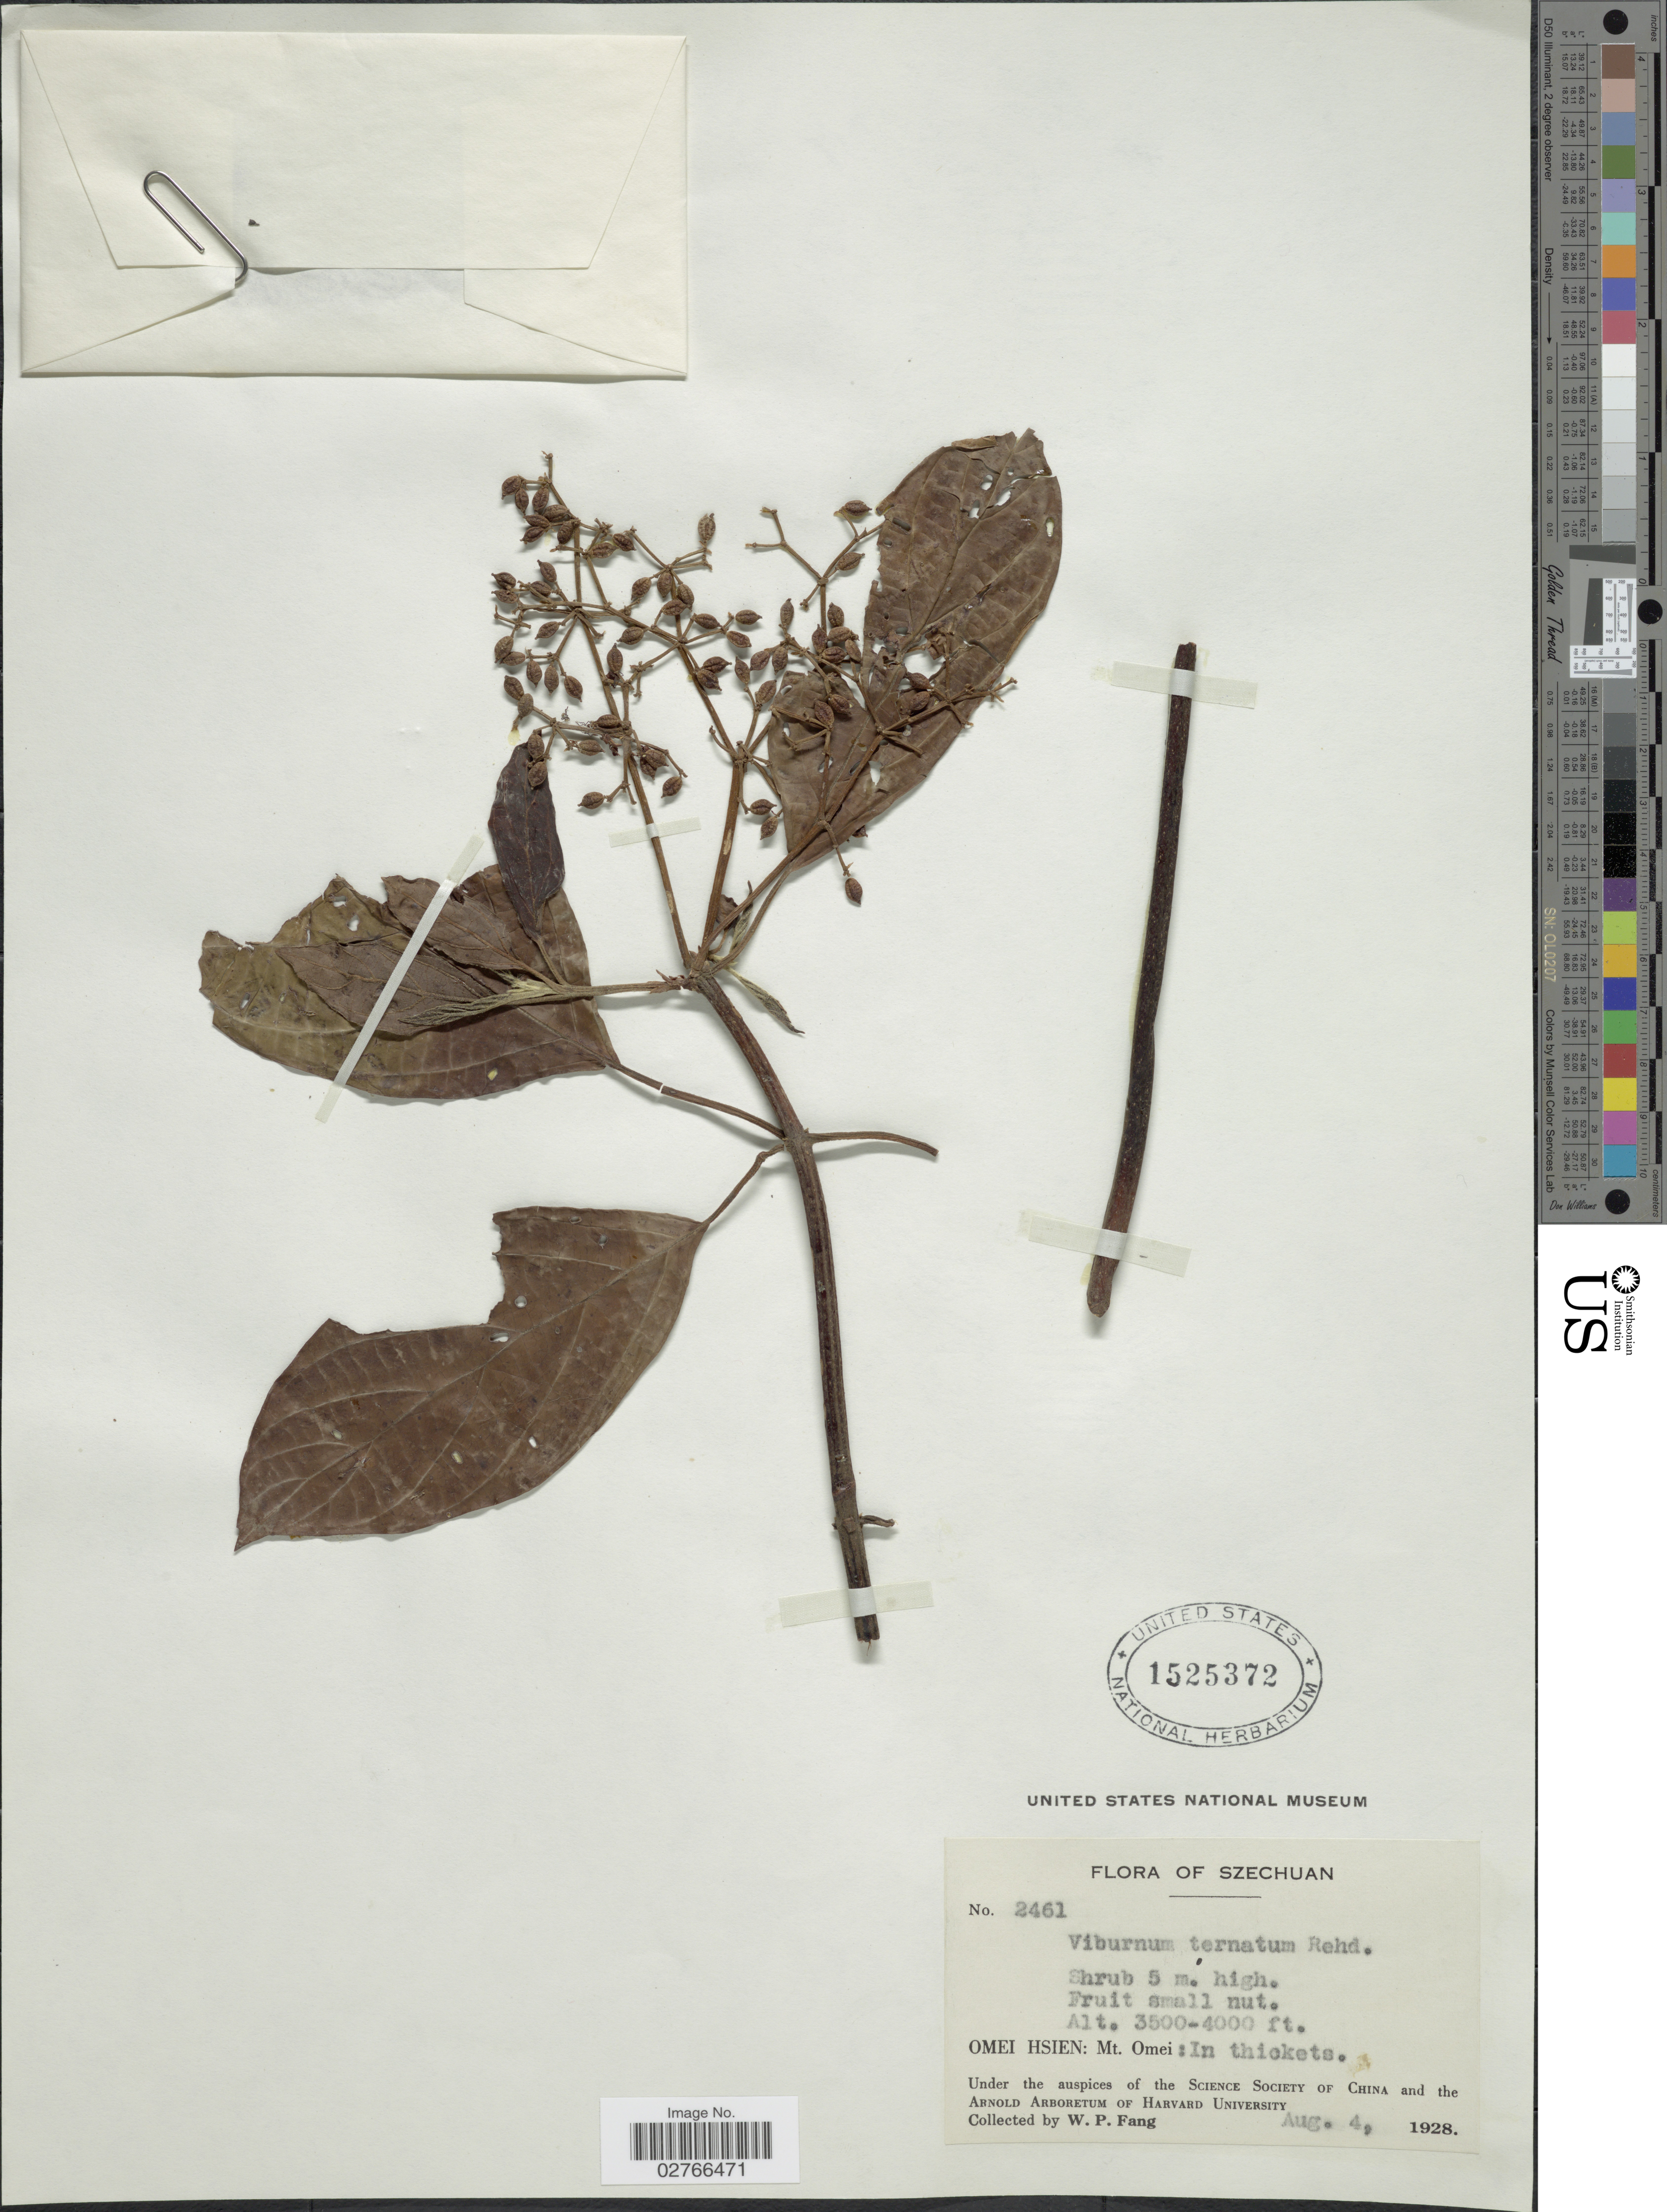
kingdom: Plantae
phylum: Tracheophyta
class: Magnoliopsida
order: Dipsacales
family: Viburnaceae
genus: Viburnum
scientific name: Viburnum ternatum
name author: Rehder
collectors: W. P. Fang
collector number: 2461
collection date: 1928-08-04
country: China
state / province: Sichuan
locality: Szechwan, Omei Hsien, Mt. Omei.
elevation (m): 1067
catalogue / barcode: US 1525372